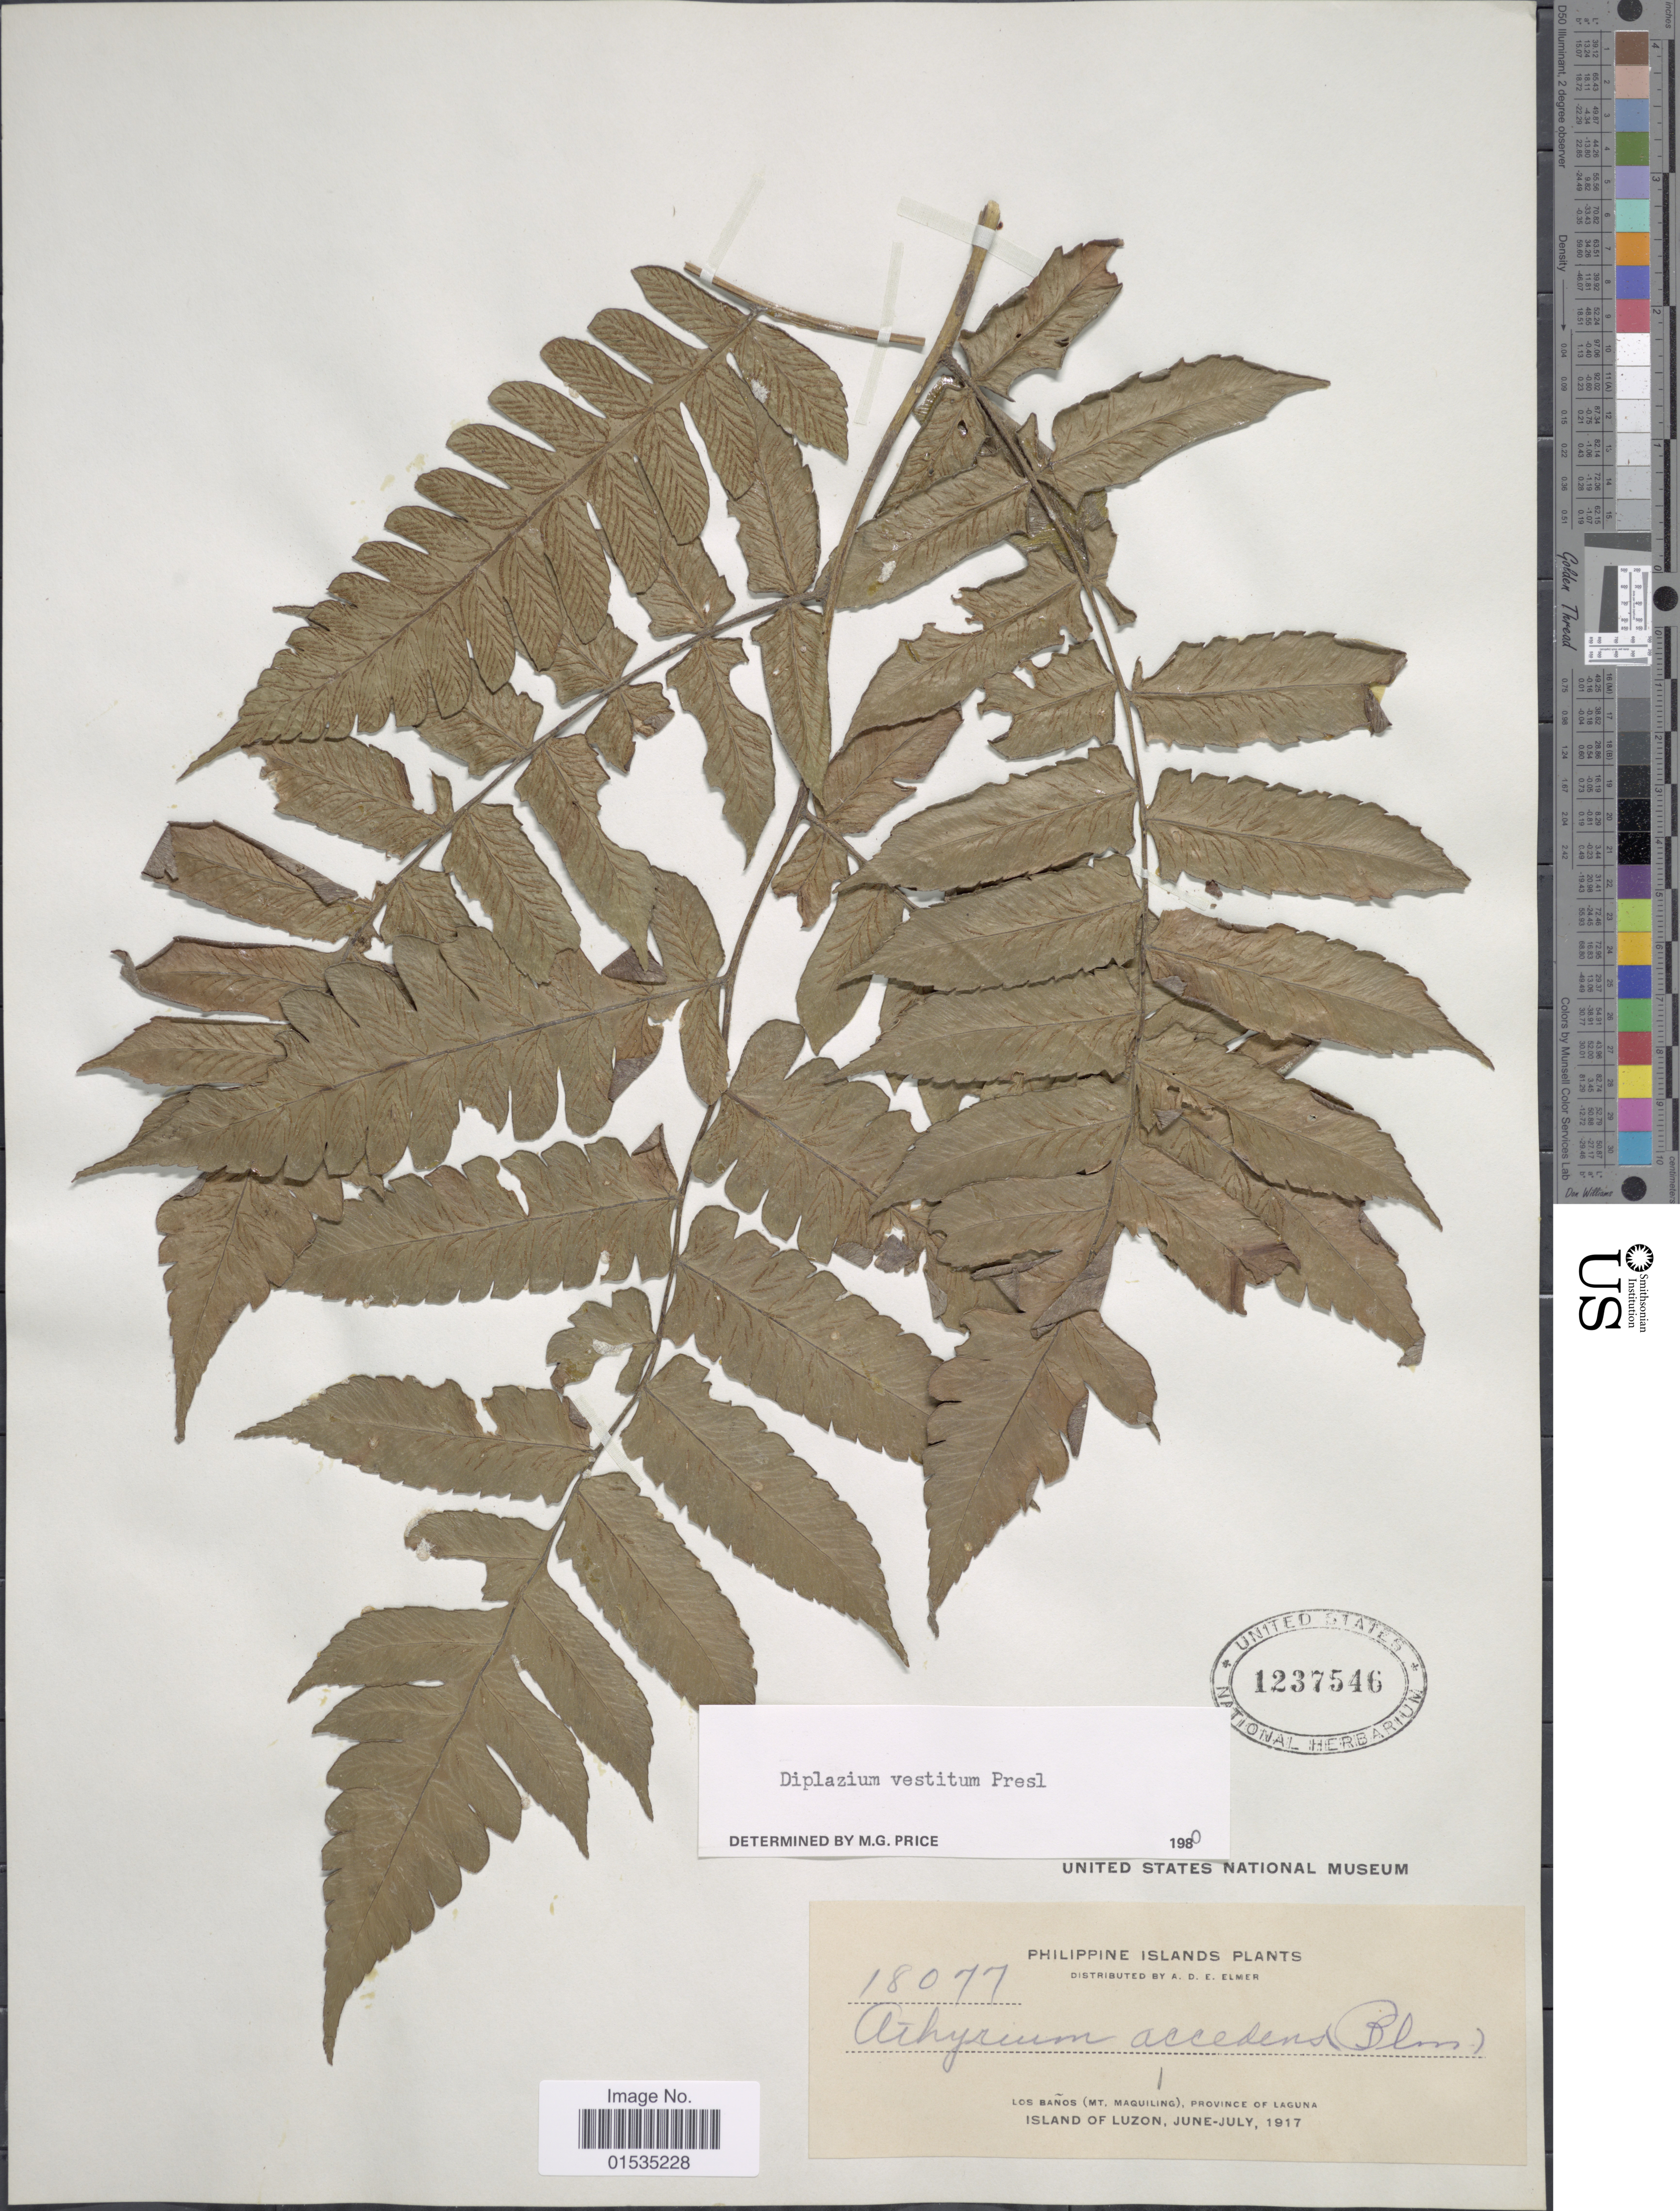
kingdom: Plantae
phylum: Tracheophyta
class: Polypodiopsida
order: Polypodiales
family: Athyriaceae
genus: Diplazium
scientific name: Diplazium vestitum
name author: C. Presl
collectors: A. D. E. Elmer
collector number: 18077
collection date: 1917-06/1917-07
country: Philippines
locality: Los Baños (Mt. Maquiling), Province of Laguna, Island of Luzon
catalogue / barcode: US 1237546